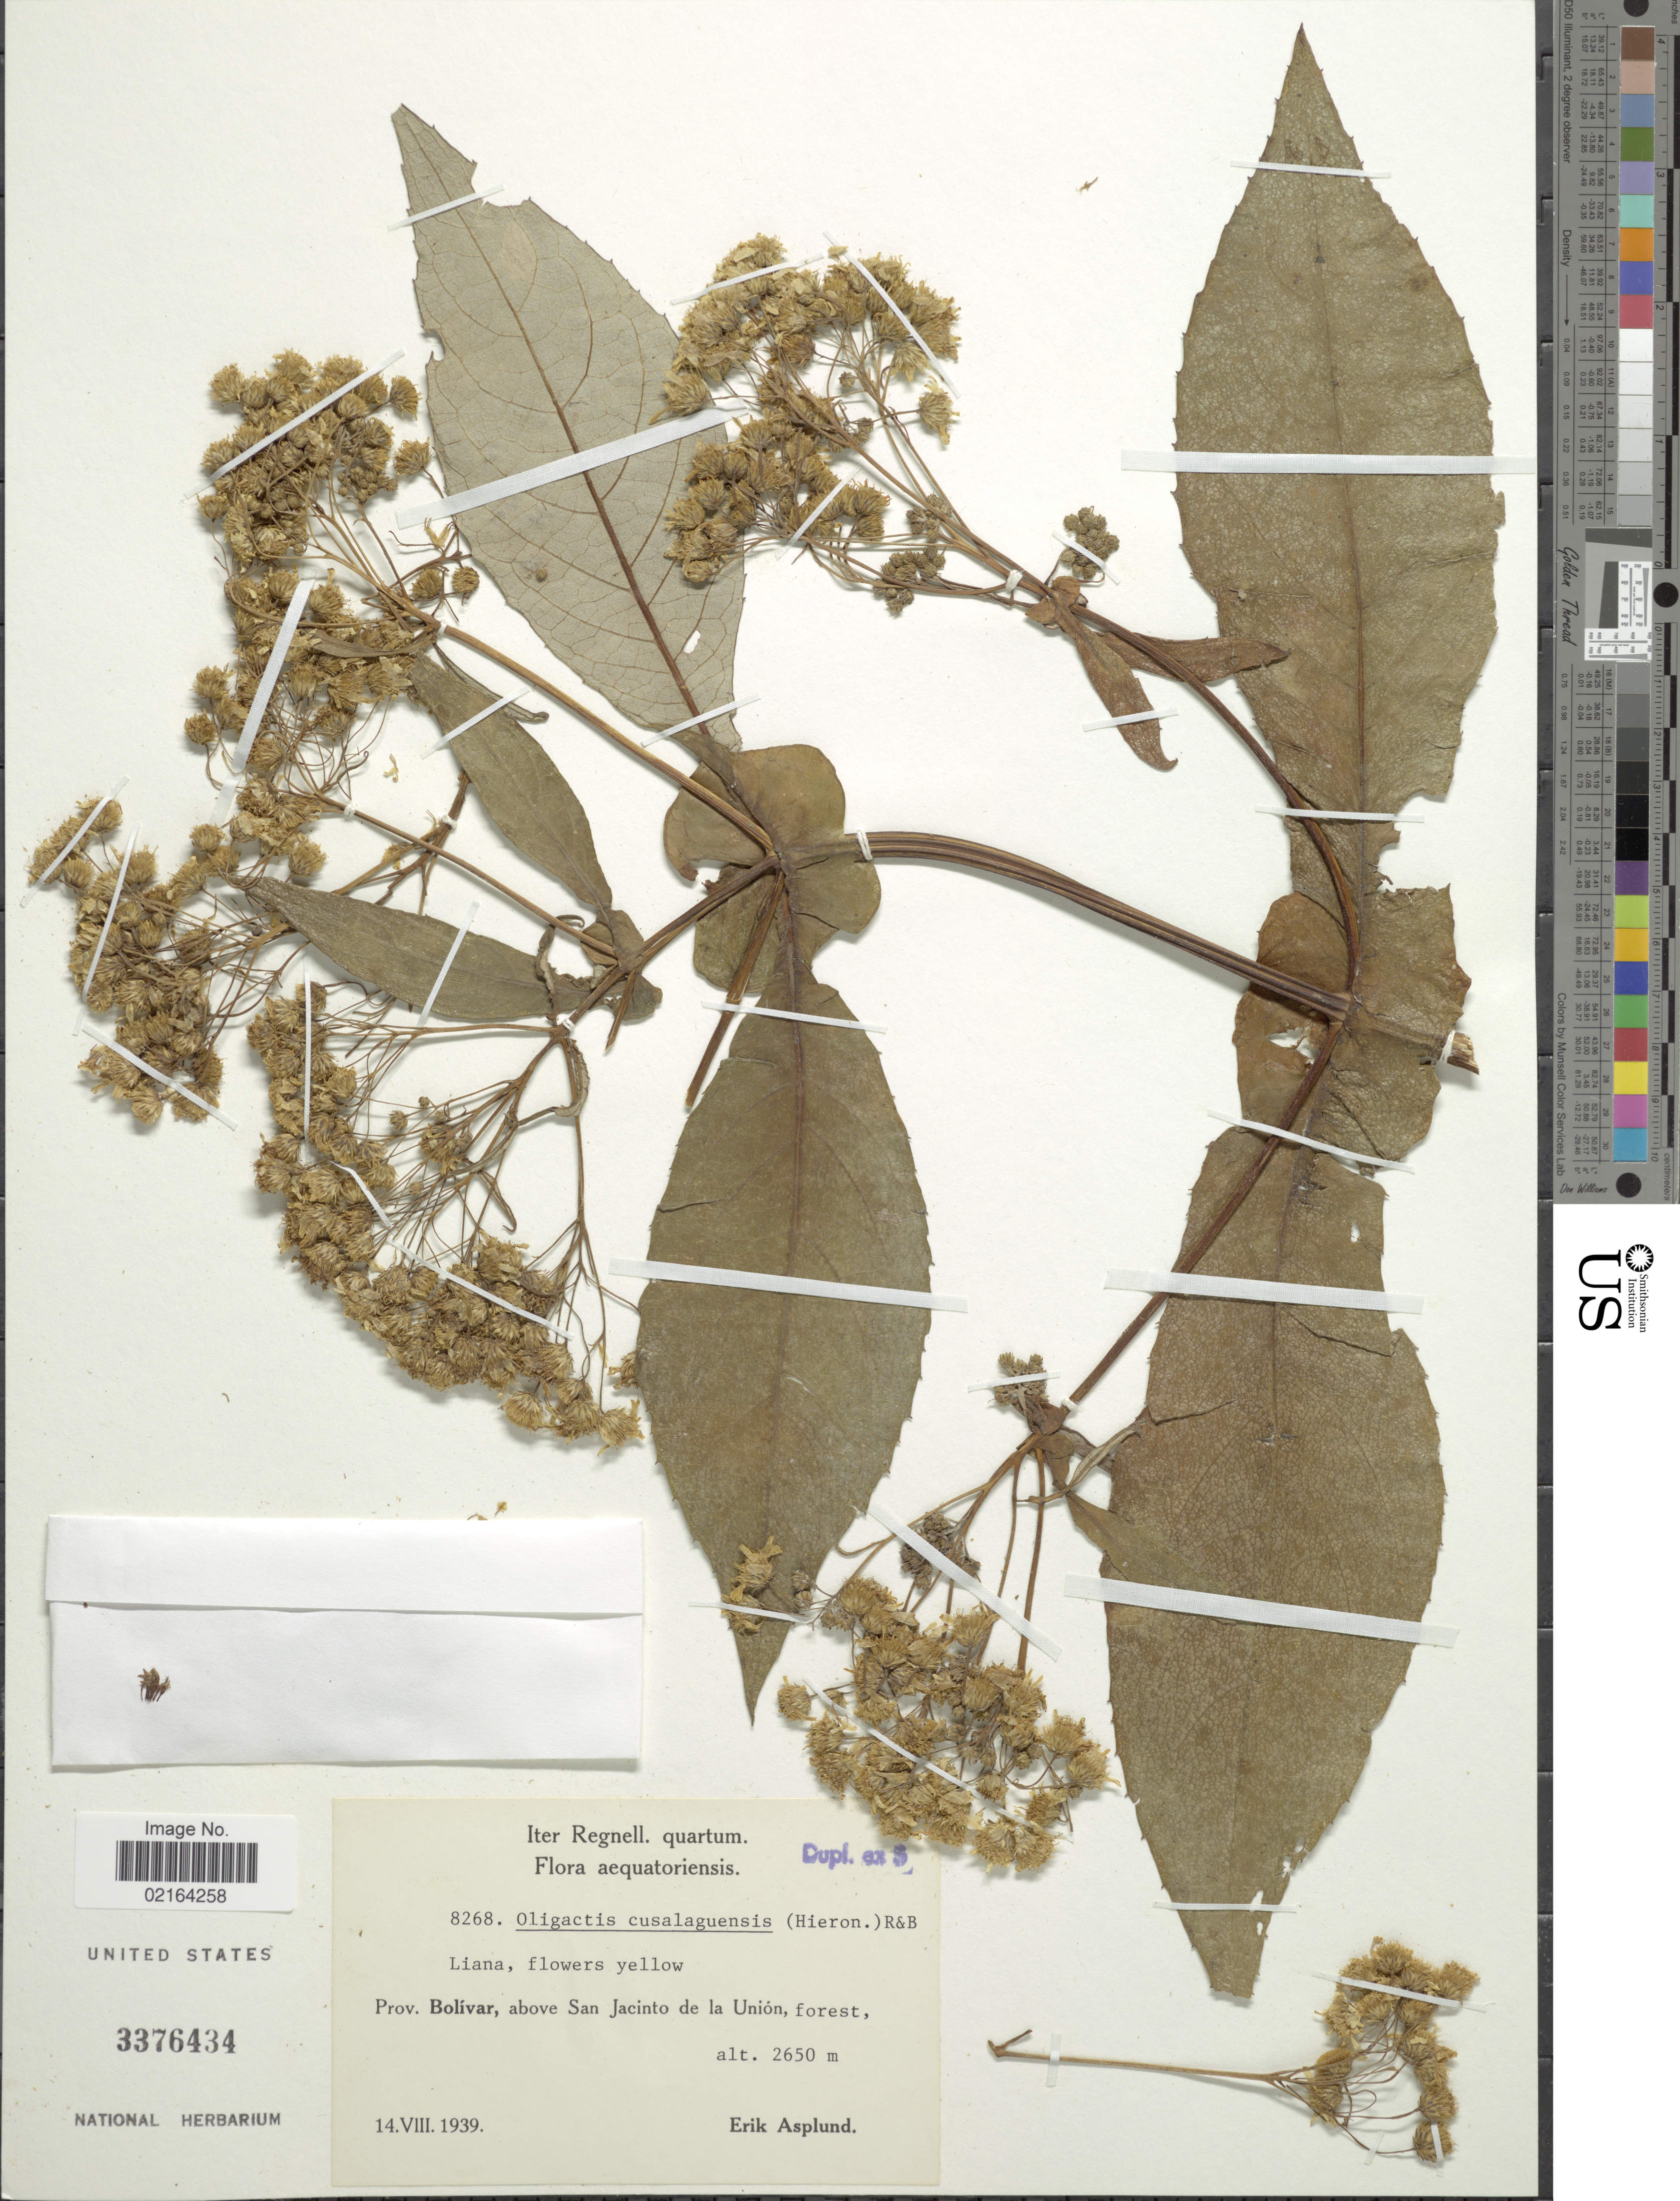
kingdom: Plantae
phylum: Tracheophyta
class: Magnoliopsida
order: Asterales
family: Asteraceae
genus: Sampera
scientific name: Sampera cusalaguense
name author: (Hieron.) V.A. Funk & H. Rob.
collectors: E. Asplund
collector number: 8268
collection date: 1939-08-14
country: Ecuador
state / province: Bolívar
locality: Prov. Bolivar, above San Jacinto de la Union, forest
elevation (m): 2650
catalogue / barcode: US 3376434